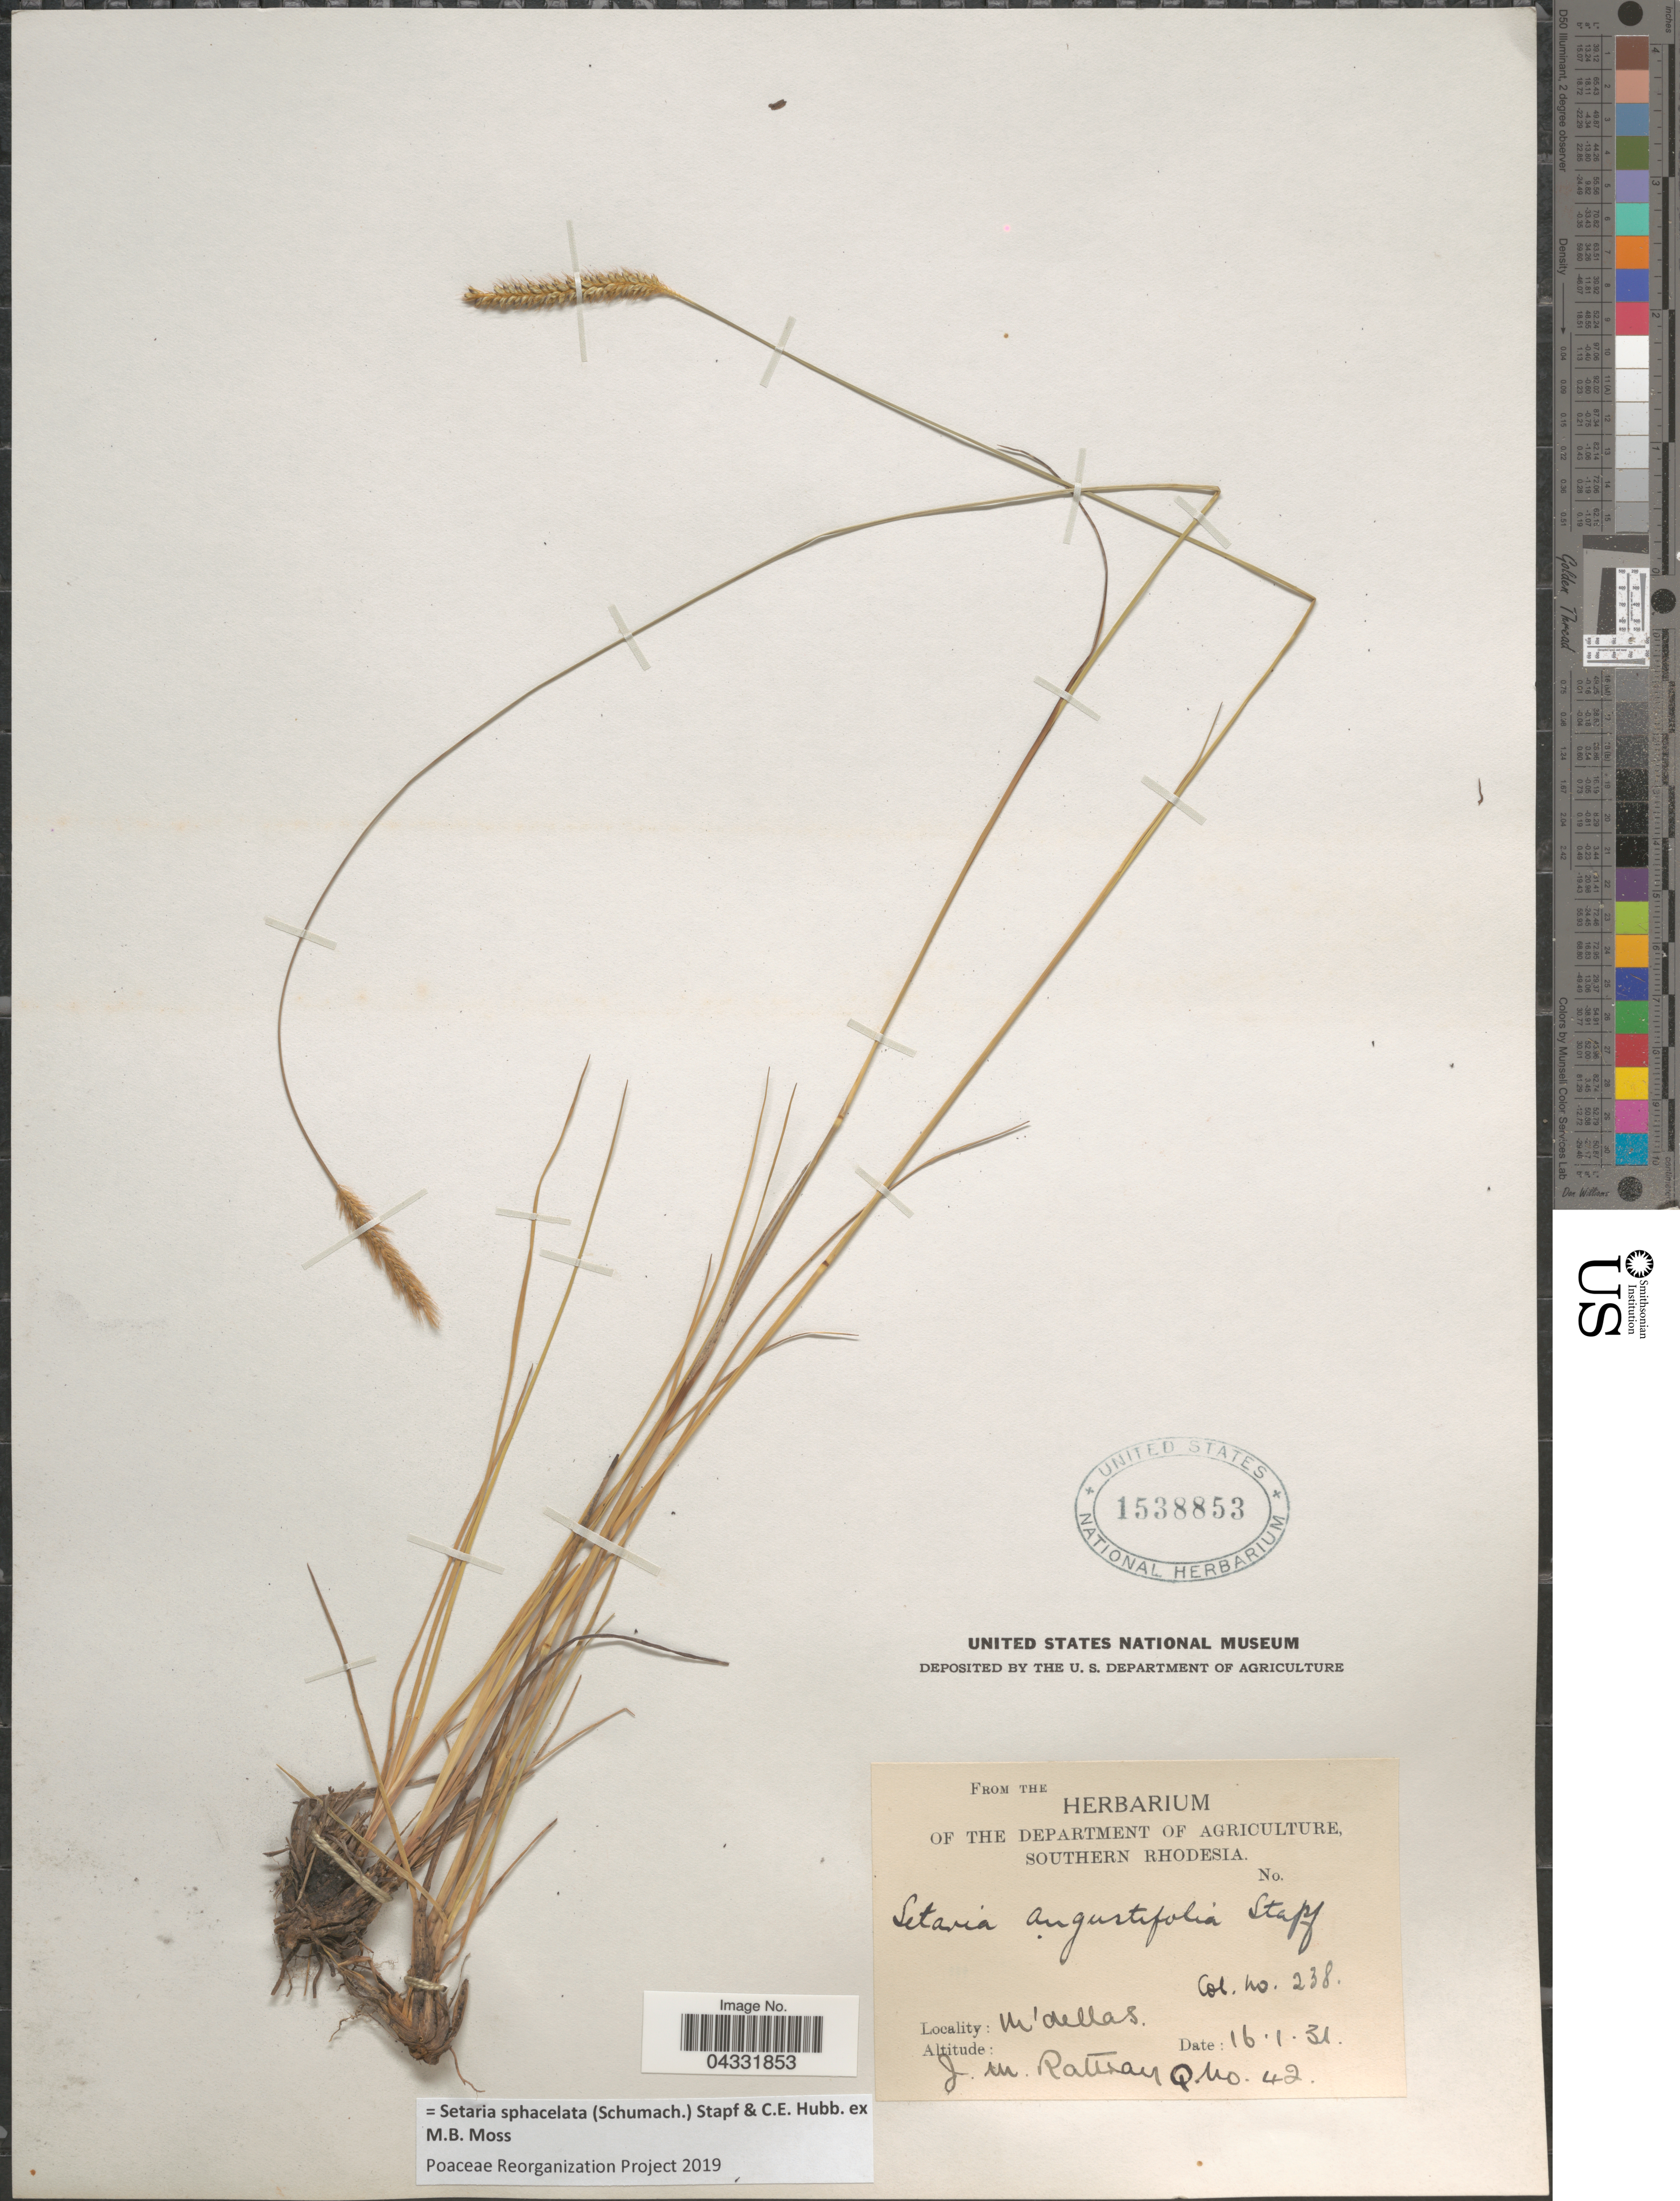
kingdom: Plantae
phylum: Tracheophyta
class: Liliopsida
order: Poales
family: Poaceae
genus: Setaria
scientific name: Setaria sphacelata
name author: (Schumach.) Stapf & Hubb. ex Moss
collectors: J. Rattray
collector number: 42/238?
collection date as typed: Transcribed d/m/y: 16/1/31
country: Zimbabwe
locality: Southern Rhodesia. M'dellas.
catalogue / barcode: US 1538853